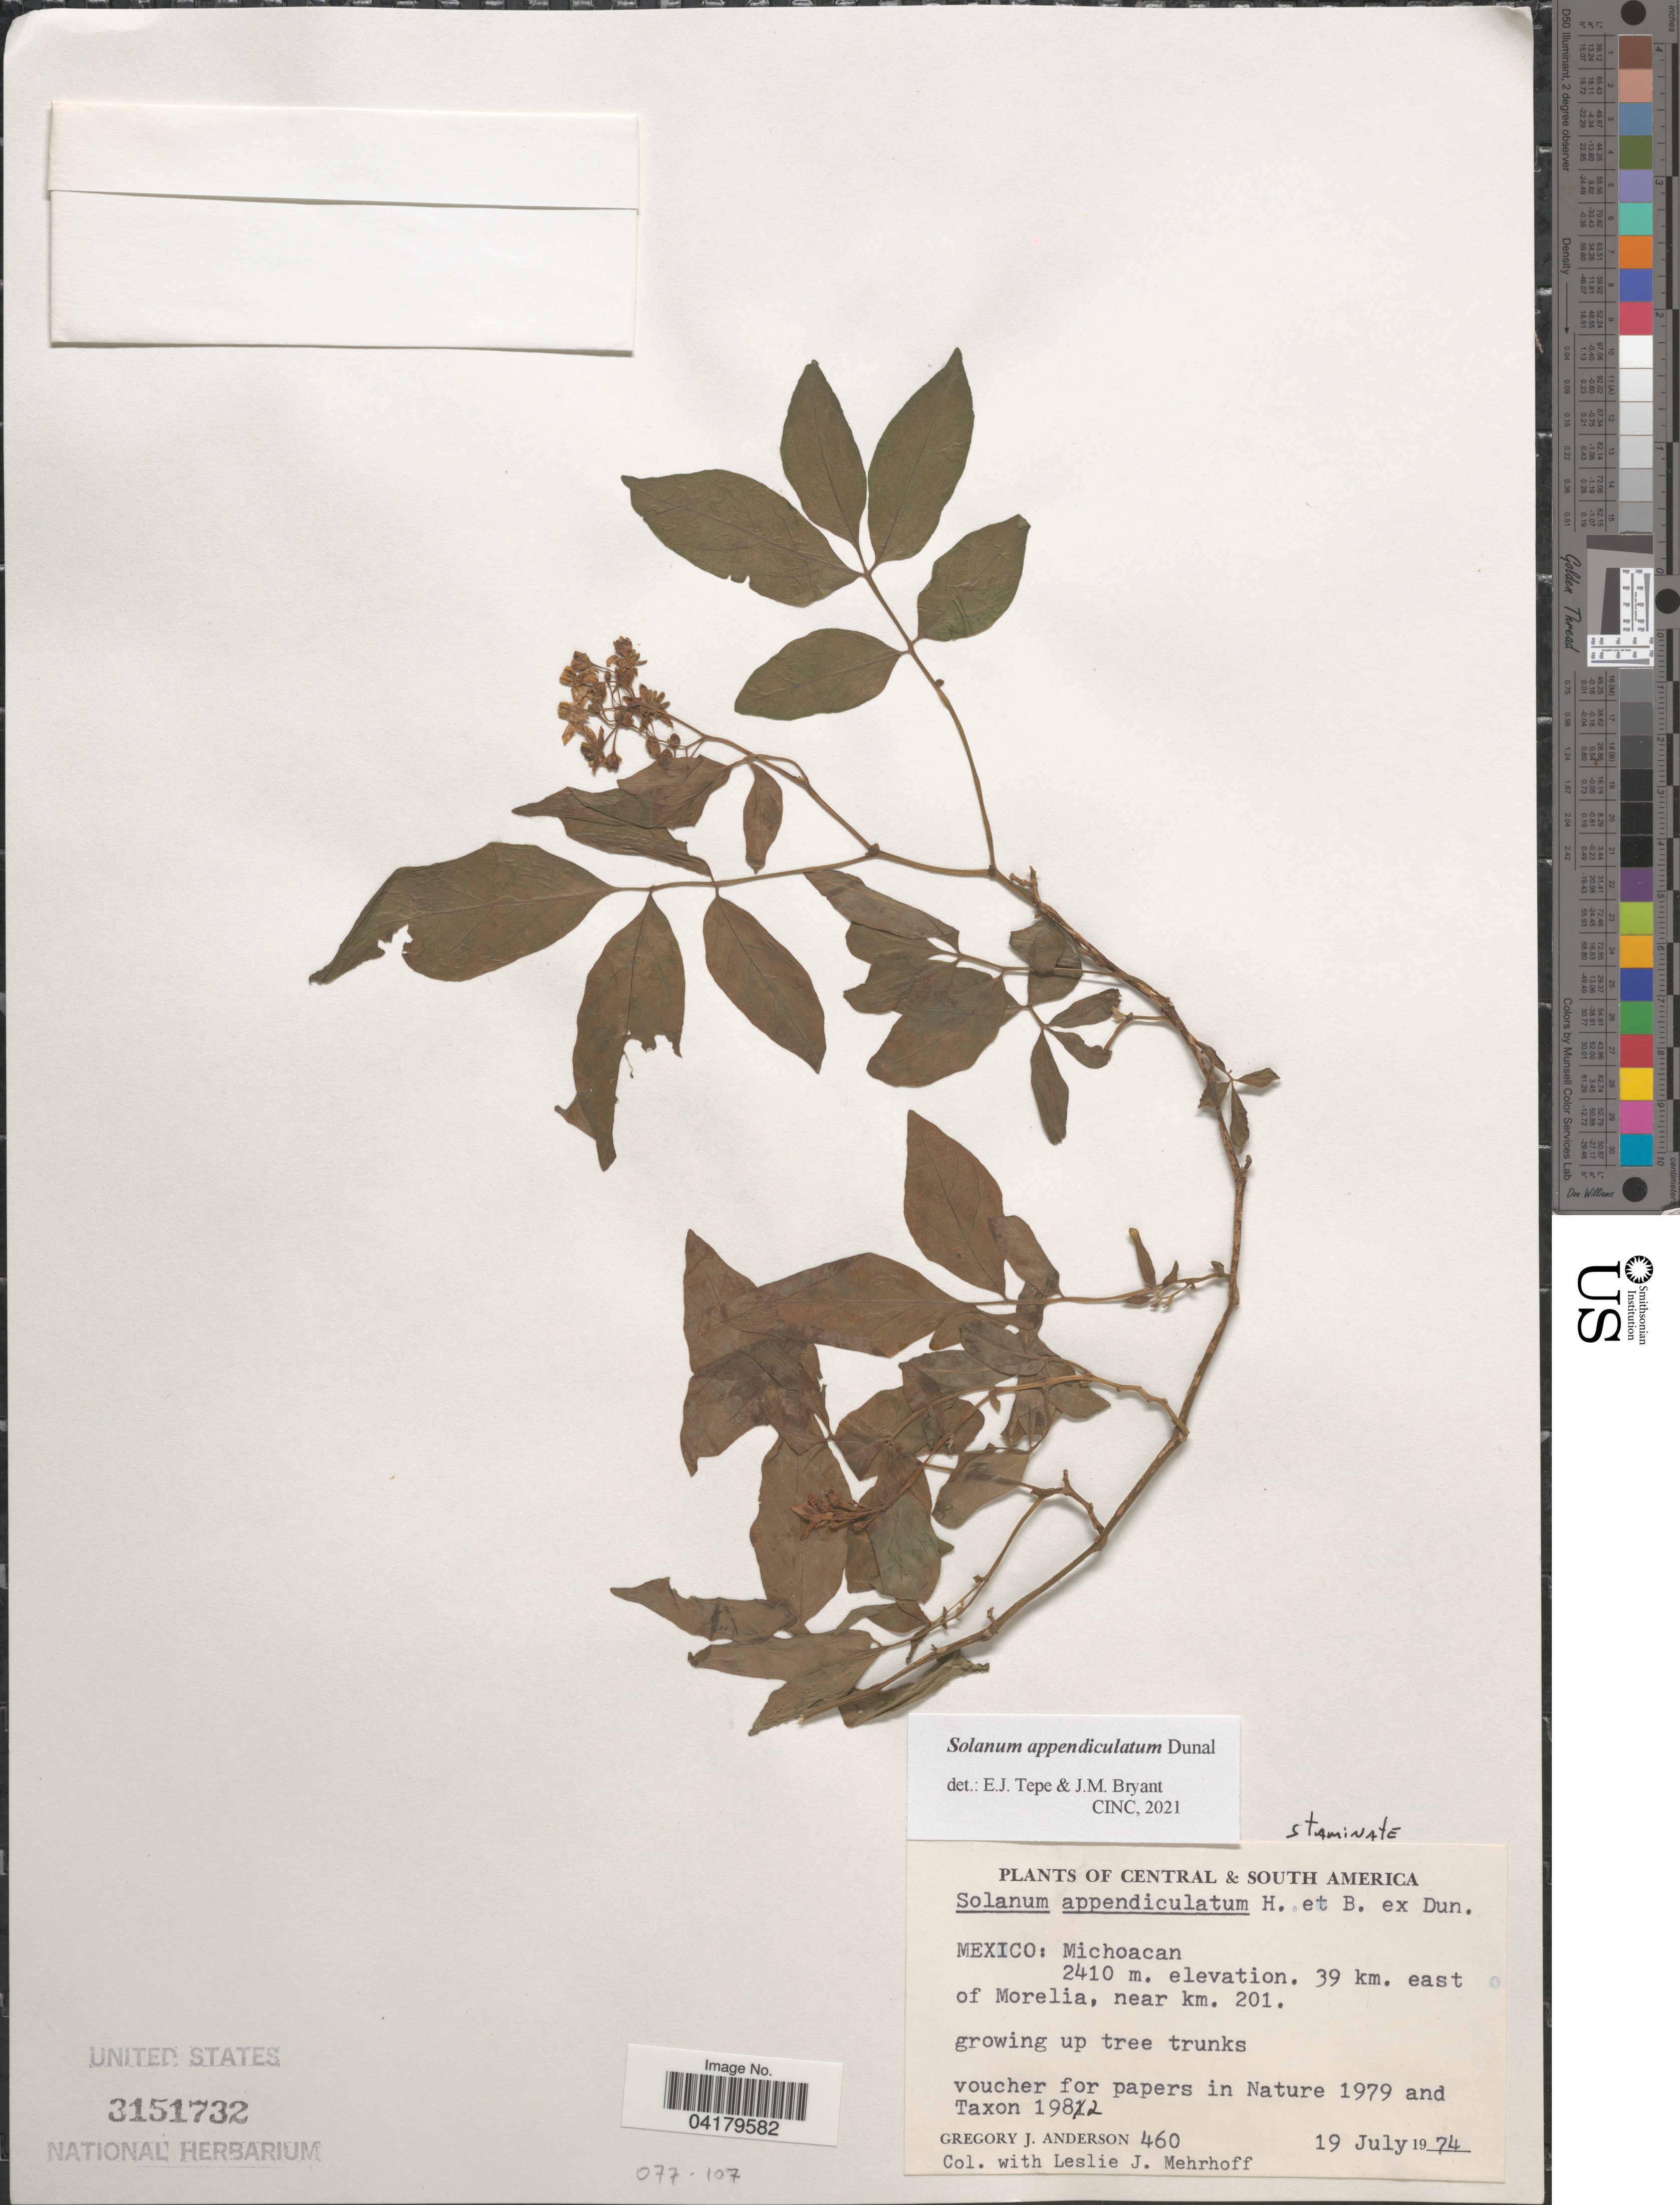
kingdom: Plantae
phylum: Tracheophyta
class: Magnoliopsida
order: Solanales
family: Solanaceae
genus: Solanum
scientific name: Solanum appendiculatum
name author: Humb. & Bonpl. ex Dunal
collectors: G. J. Anderson & L. Mehrhoff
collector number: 460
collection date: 1974-07-19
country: Mexico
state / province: Michoacán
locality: Central & South America. 39 km. east of Morelia, near km. 201.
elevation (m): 2410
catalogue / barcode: US 3151732